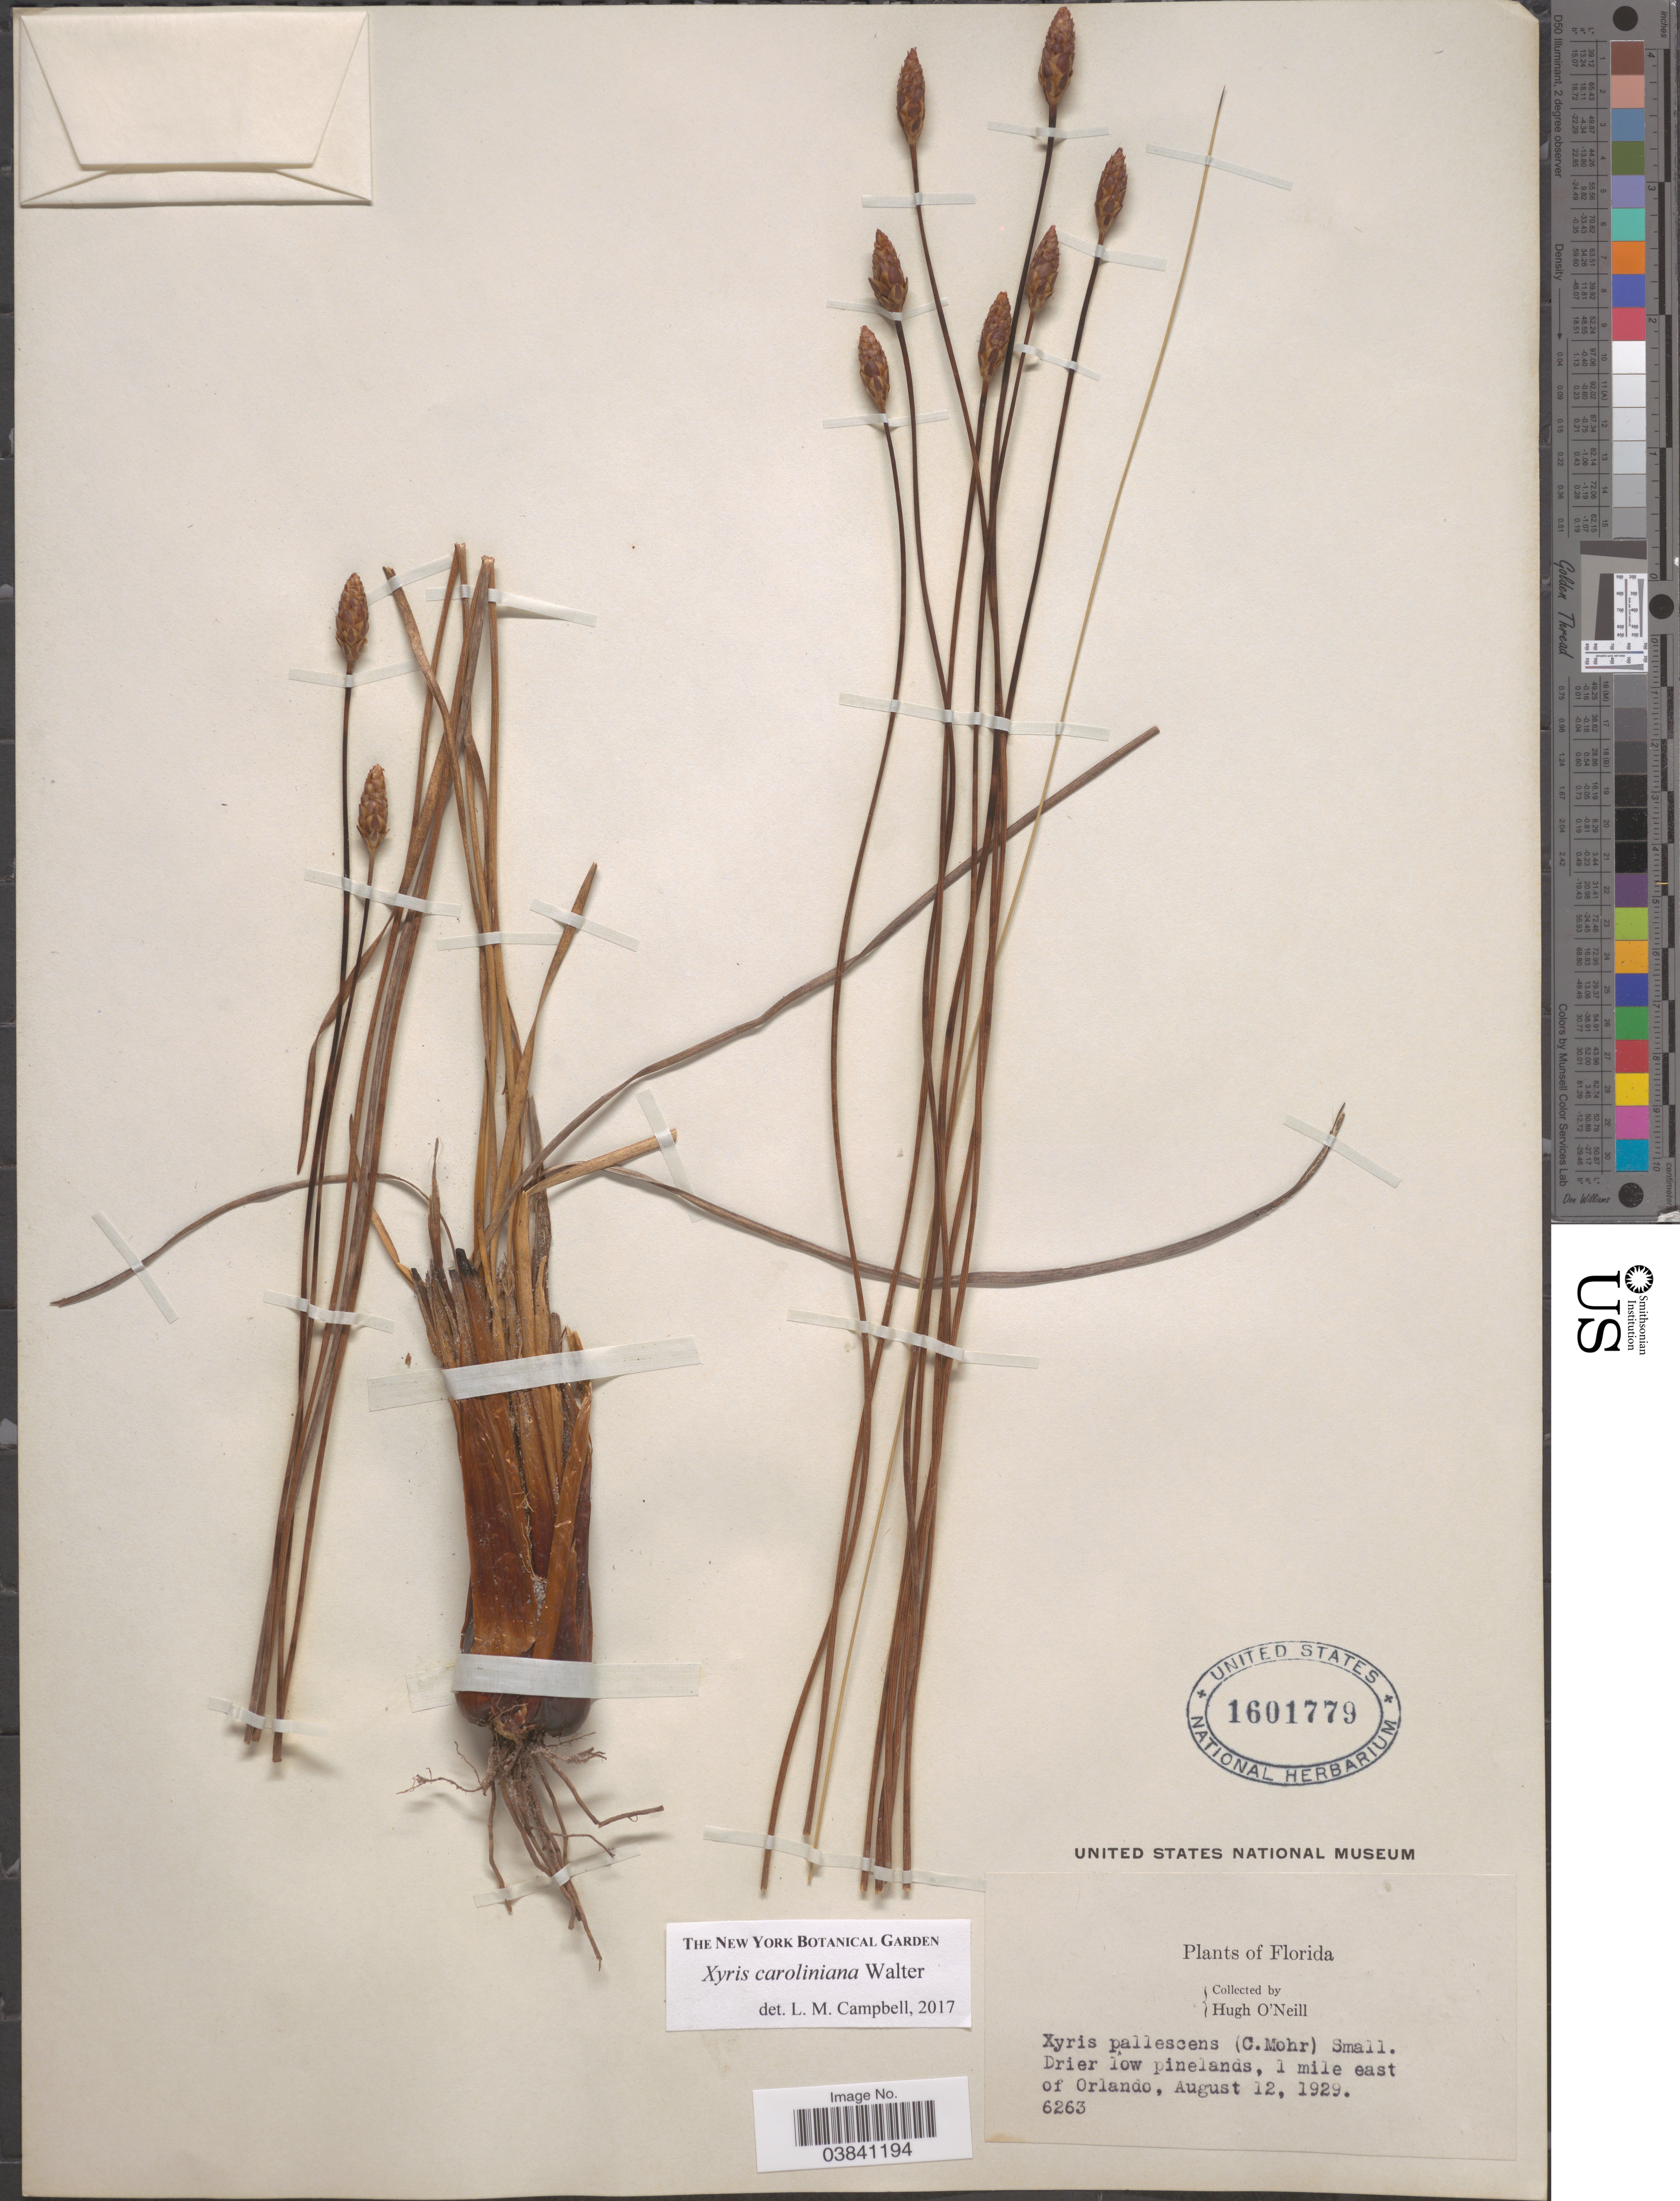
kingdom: Plantae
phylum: Tracheophyta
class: Liliopsida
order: Poales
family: Xyridaceae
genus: Xyris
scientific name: Xyris caroliniana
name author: Walter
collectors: H. O'Neill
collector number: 6263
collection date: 1929-08-12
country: United States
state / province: Florida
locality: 1 mile east of Orlando.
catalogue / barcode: US 1601779